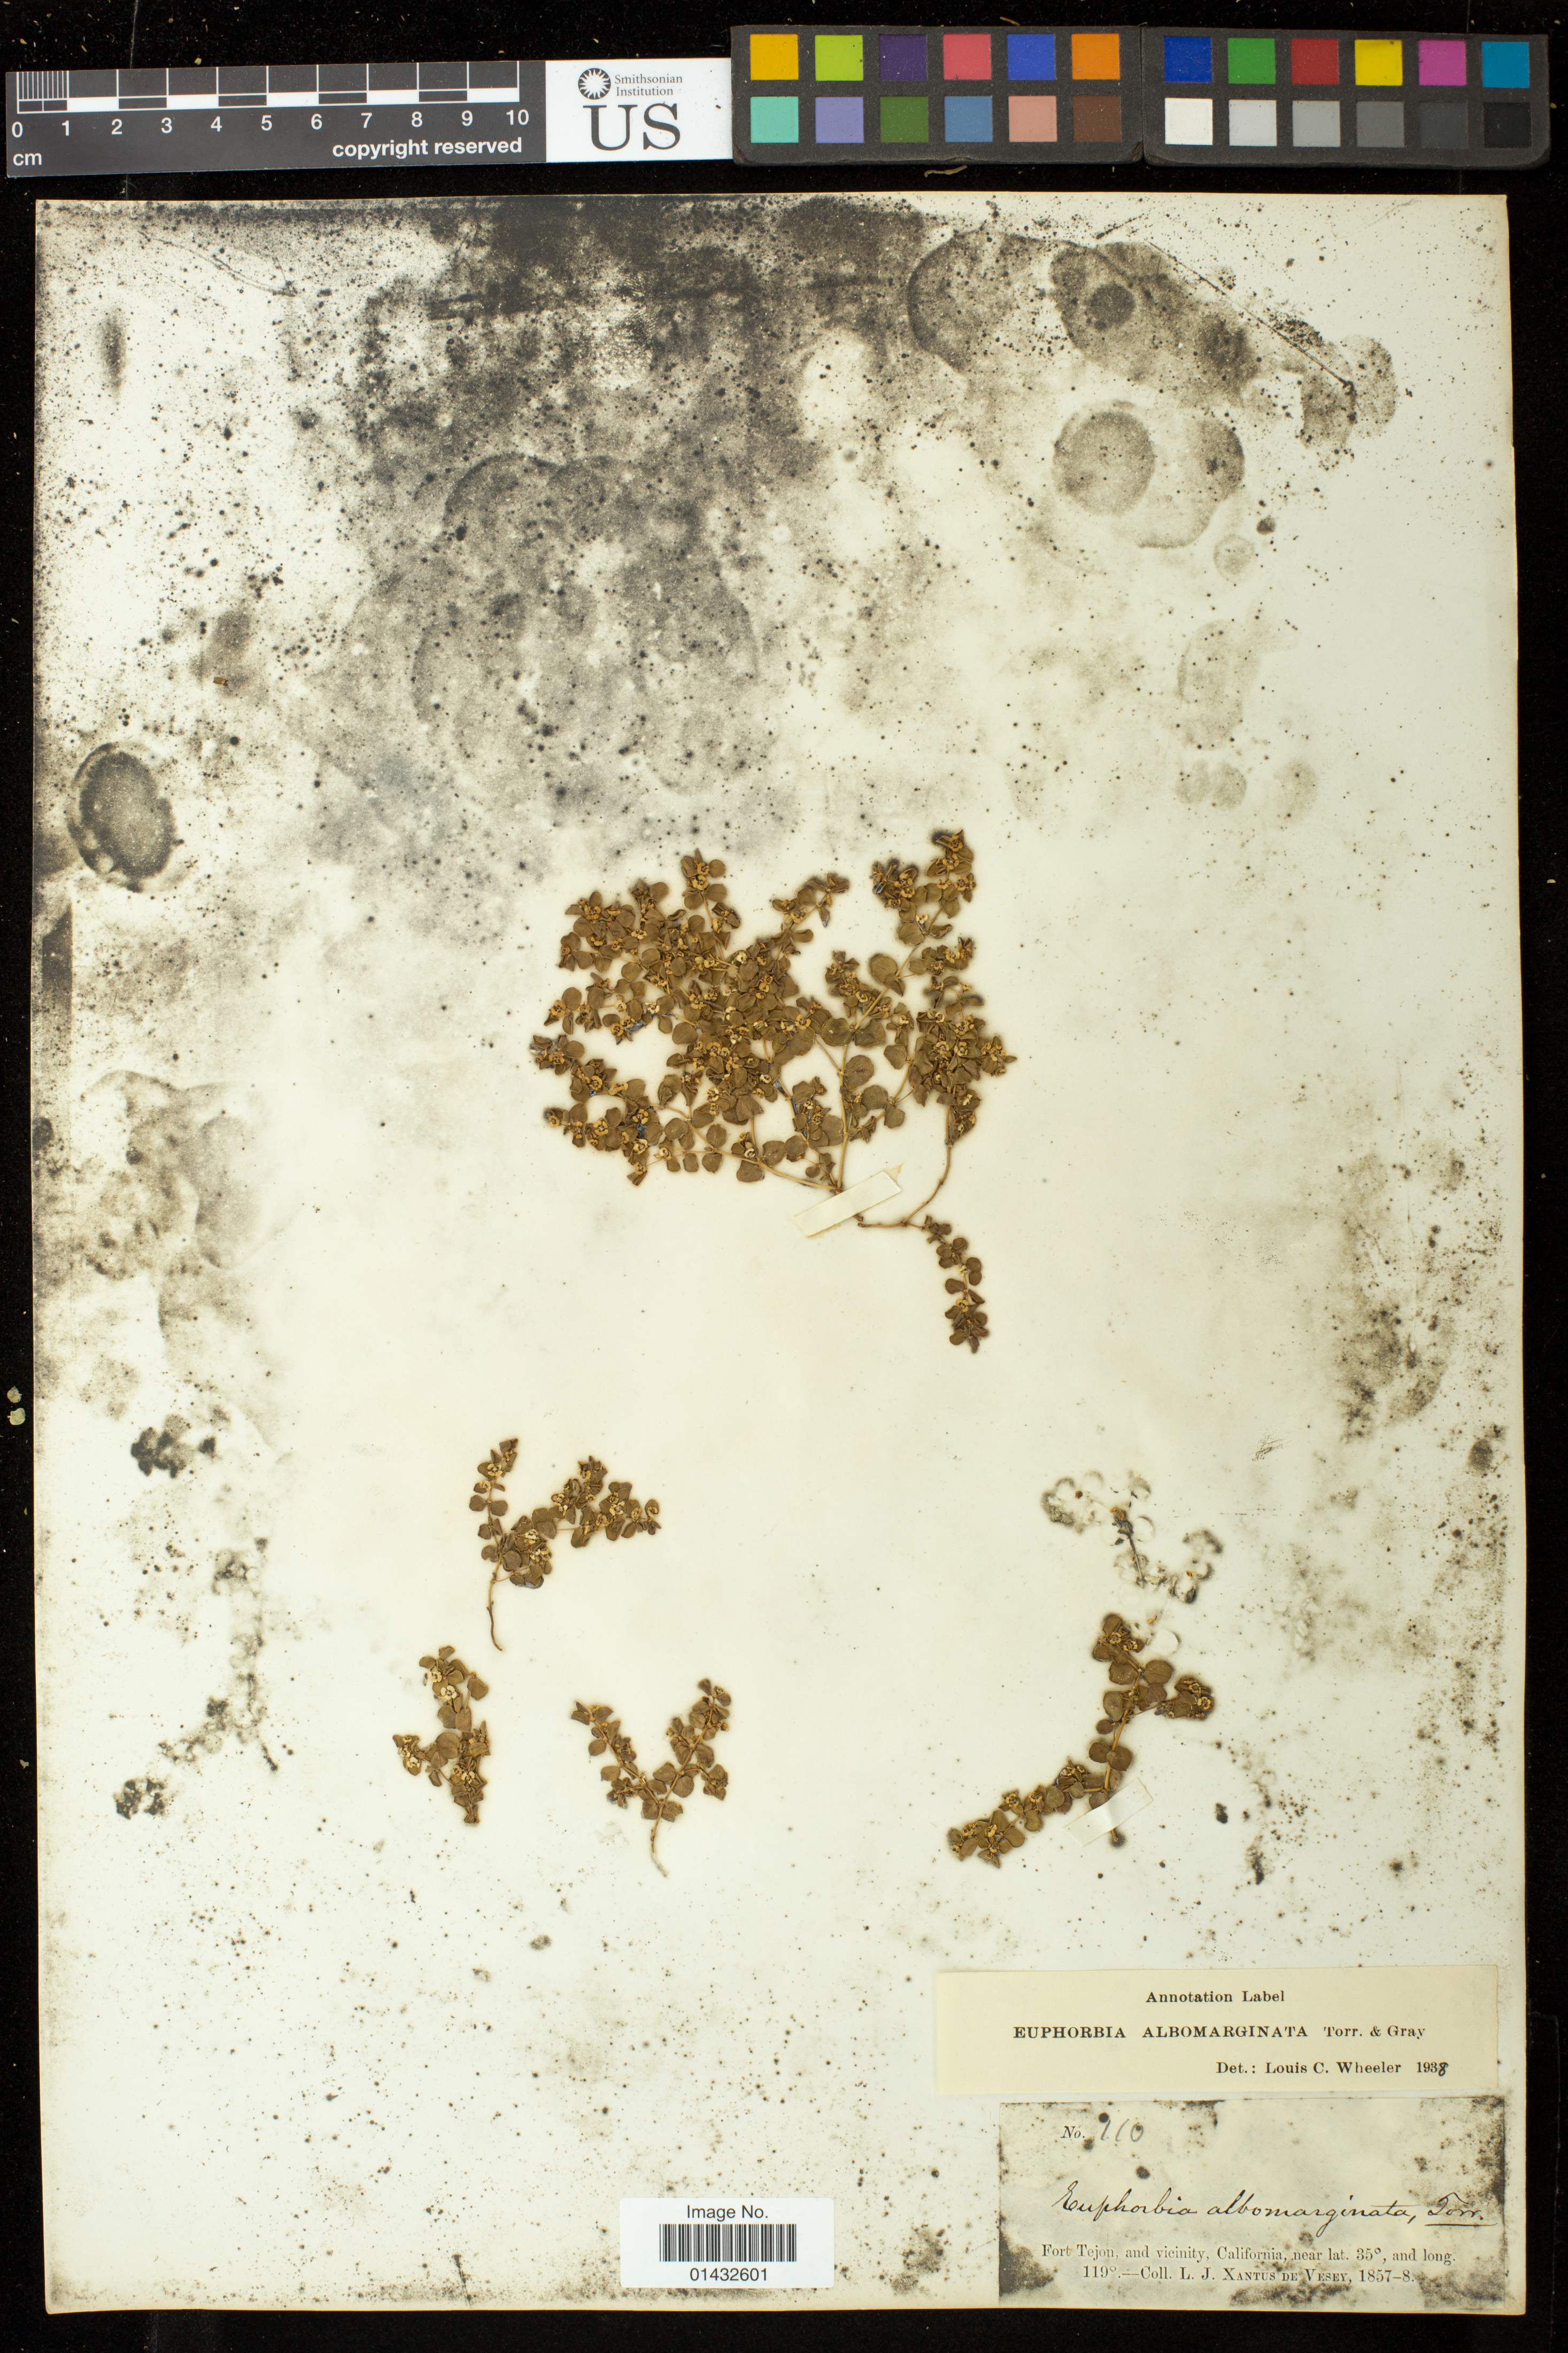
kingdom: Plantae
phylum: Tracheophyta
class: Magnoliopsida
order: Malpighiales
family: Euphorbiaceae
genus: Euphorbia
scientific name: Euphorbia albomarginata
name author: Torr. & A. Gray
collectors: L. Xantus de Vesey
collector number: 110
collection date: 1857/1858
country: United States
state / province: California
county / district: Kern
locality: Fort Tejon and vicinity